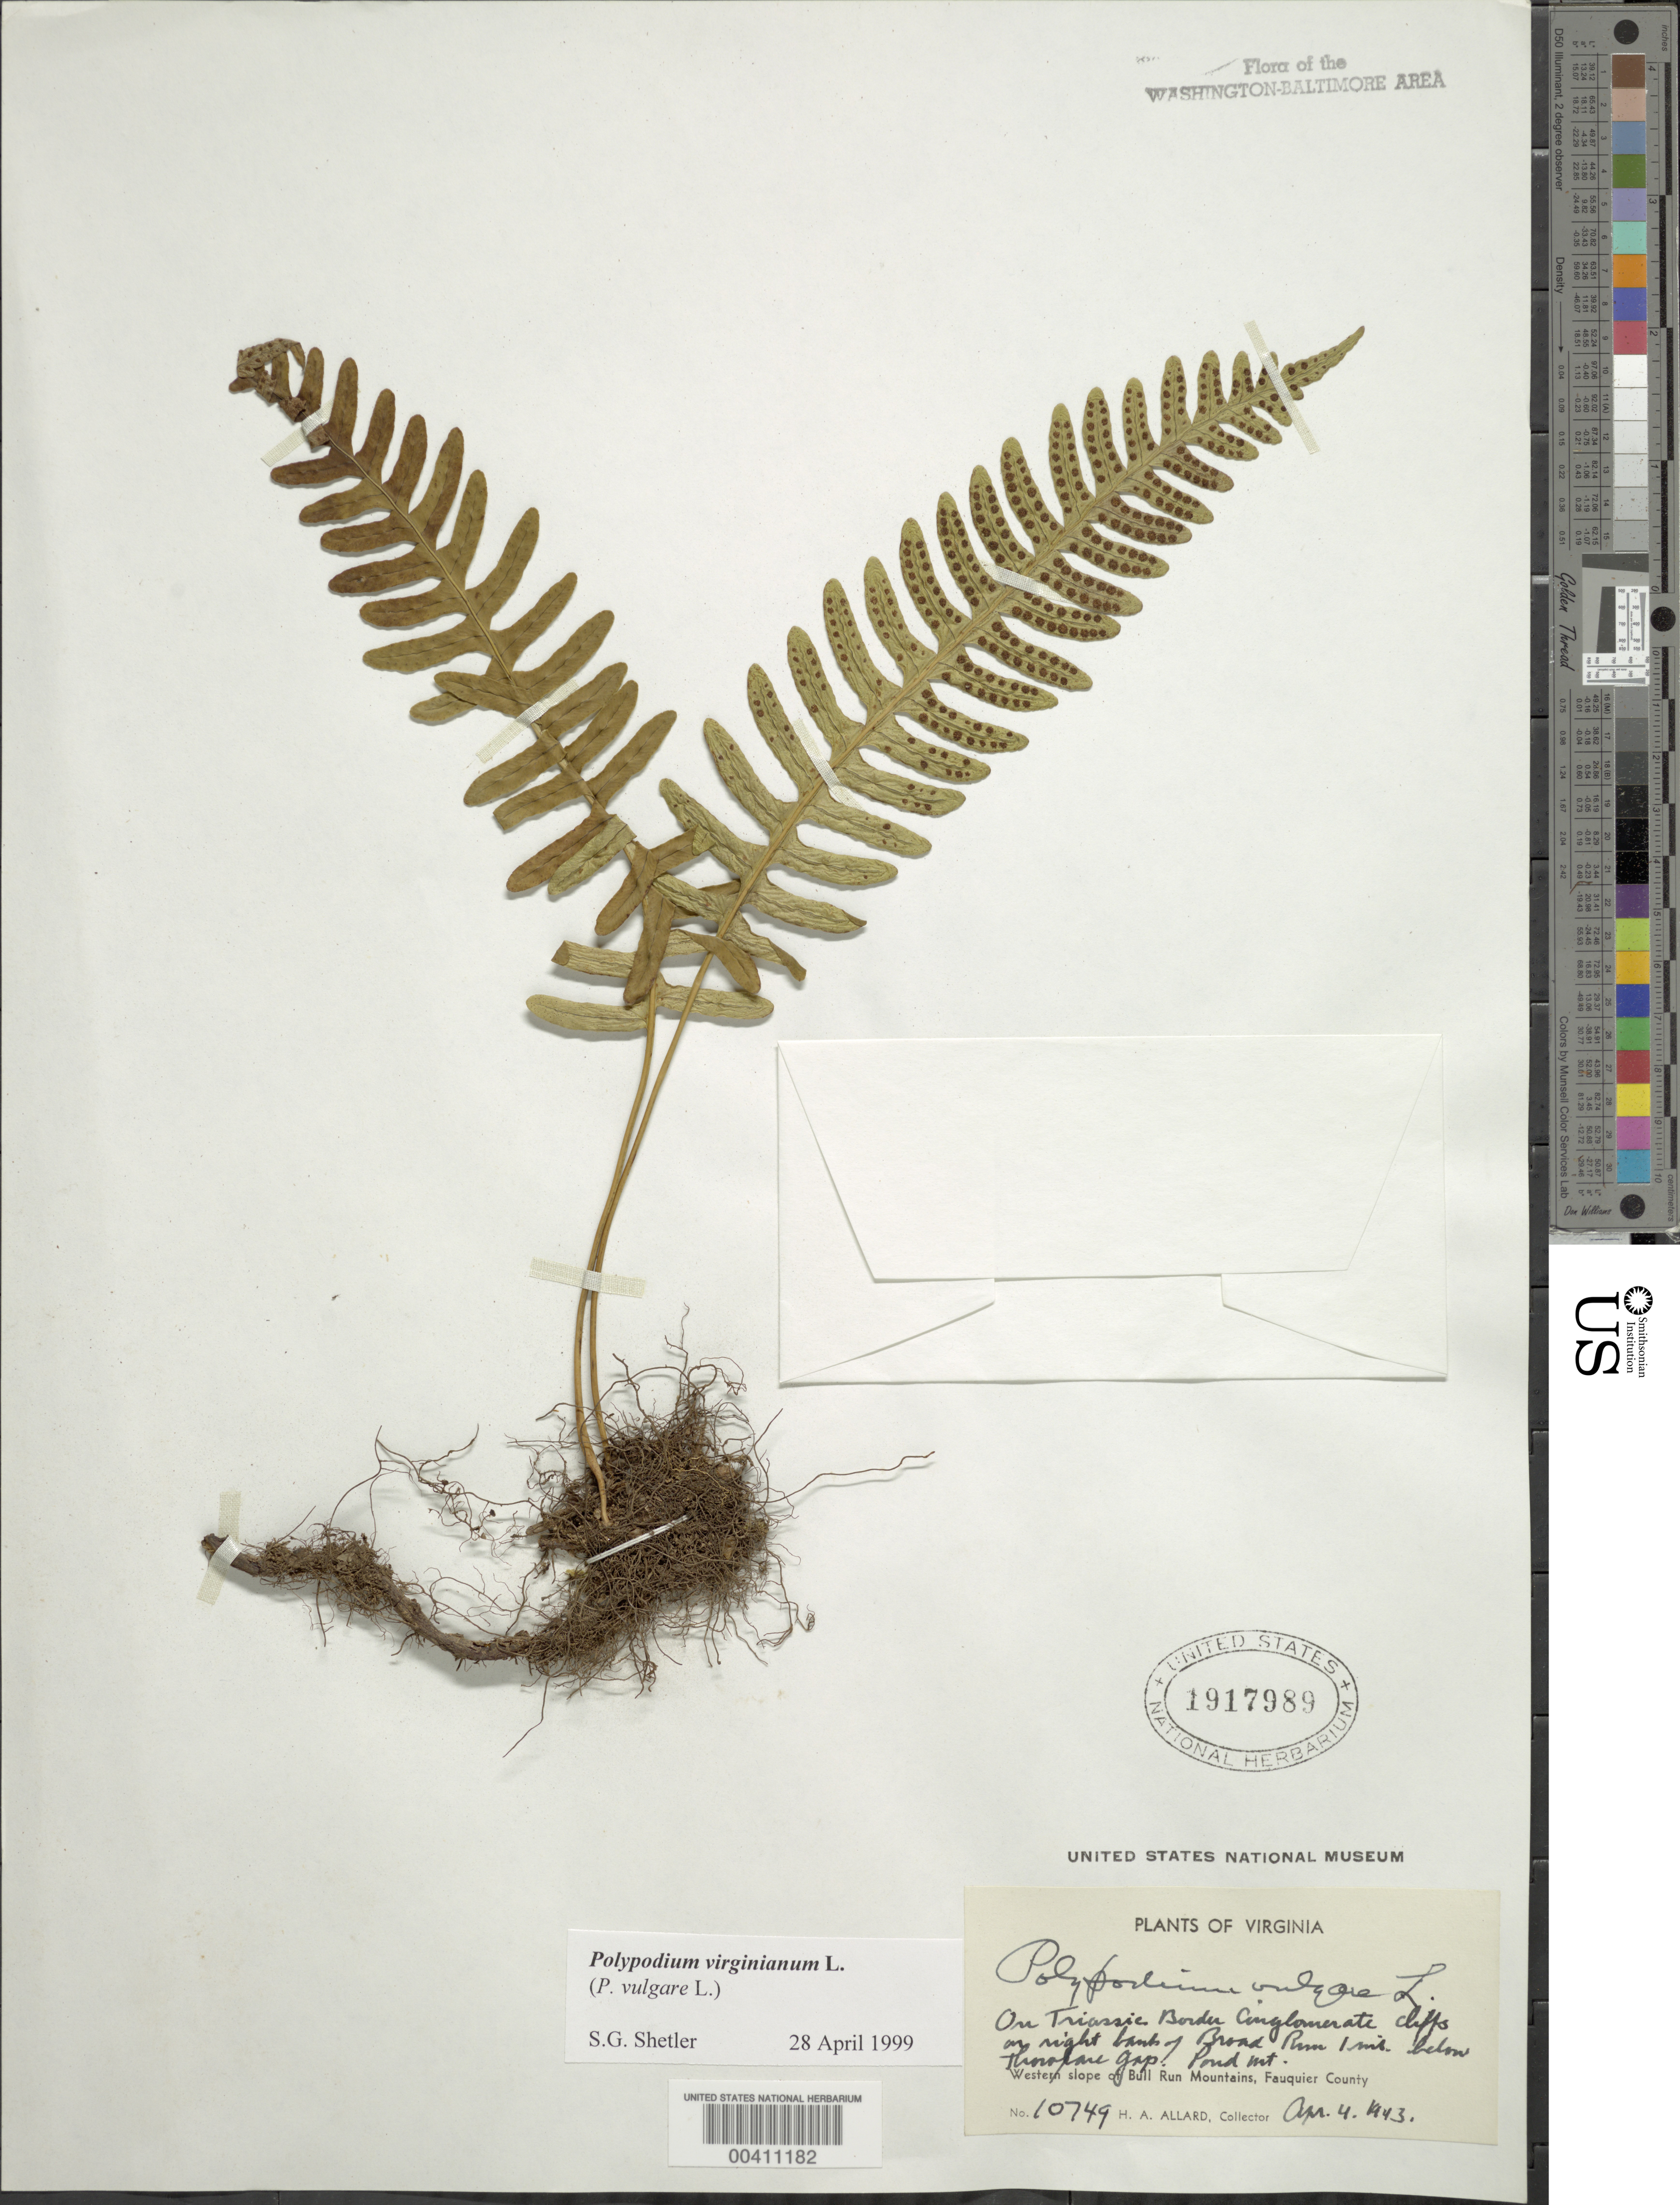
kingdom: Plantae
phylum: Tracheophyta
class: Polypodiopsida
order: Polypodiales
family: Polypodiaceae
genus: Polypodium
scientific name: Polypodium virginianum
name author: L.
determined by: Shetler, Stanwyn G., (US), NMNH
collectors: H. A. Allard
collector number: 10749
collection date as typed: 04 Apr 1943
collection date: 1943-04-04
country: United States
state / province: Virginia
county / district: Fauquier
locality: Broad Run, below Thorofare Gap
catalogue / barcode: US 1917989